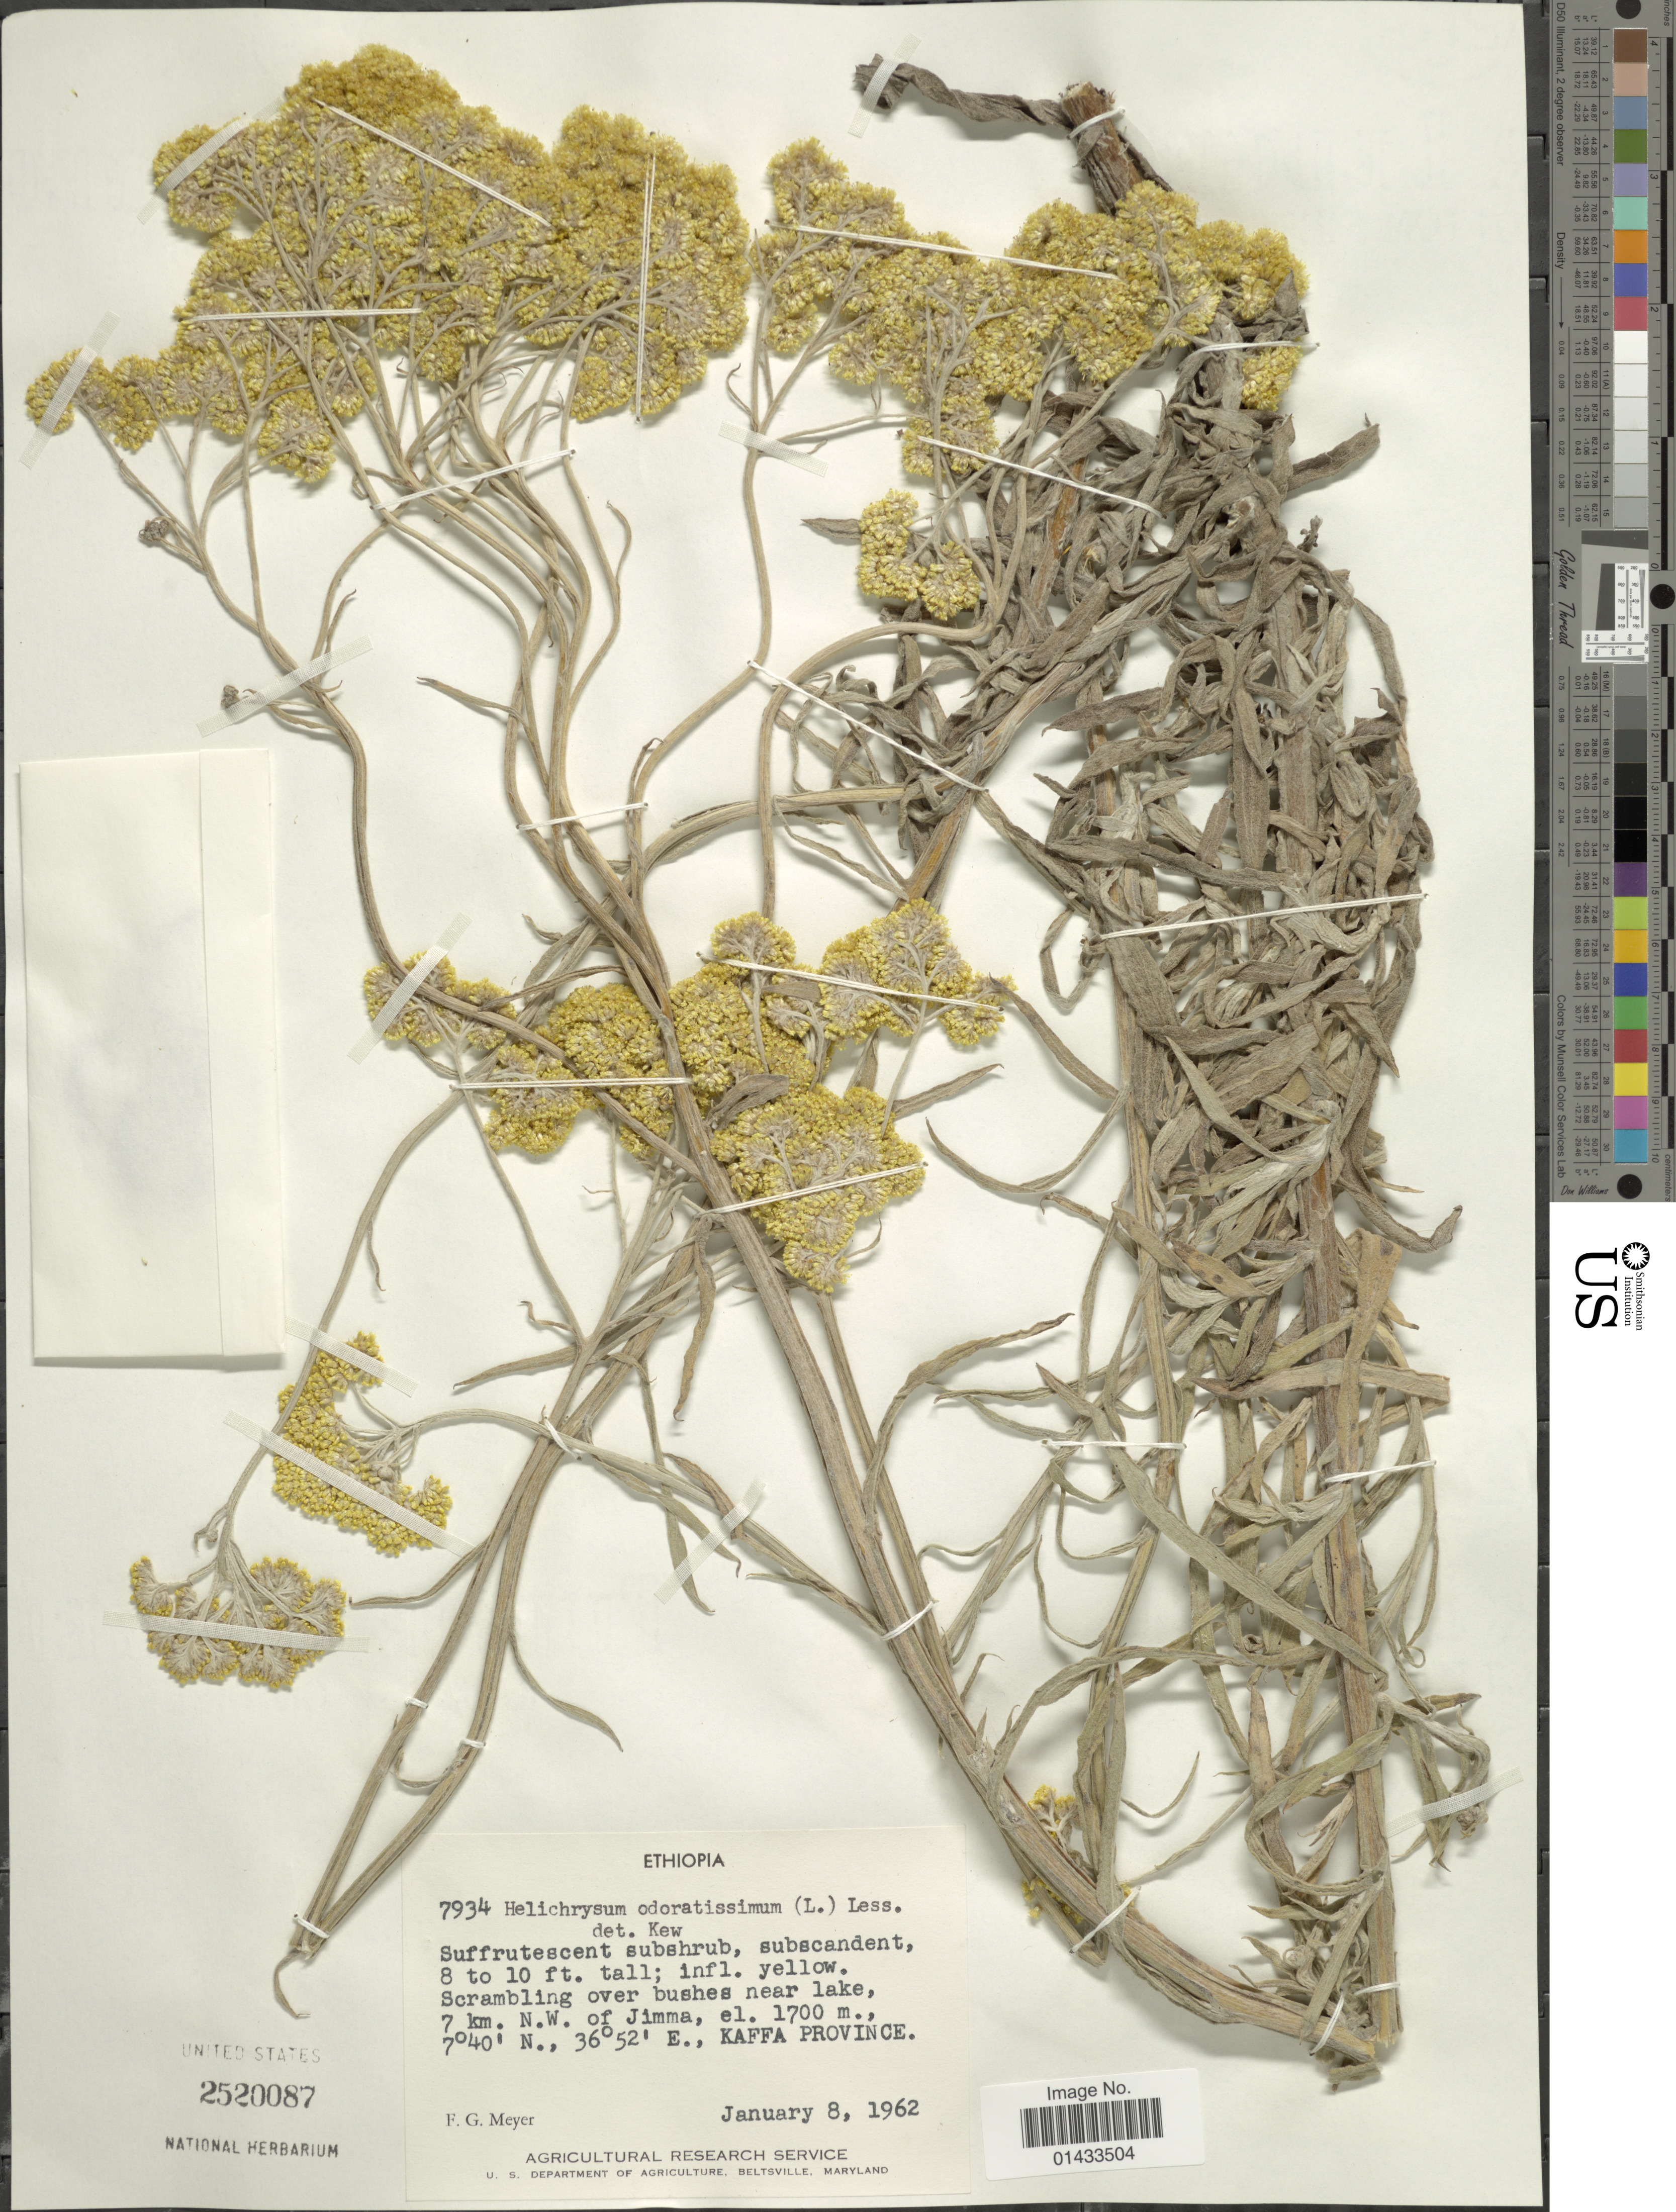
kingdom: Plantae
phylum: Tracheophyta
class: Magnoliopsida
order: Asterales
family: Asteraceae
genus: Helichrysum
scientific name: Helichrysum odoratissimum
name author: (L.) Sweet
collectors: F. G. Meyer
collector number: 7934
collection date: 1962-01-08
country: Ethiopia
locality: Scrambing over bushes near Lake, 7 km. N. W. of Jimma, Kaffa Province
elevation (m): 1700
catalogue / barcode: US 2520087